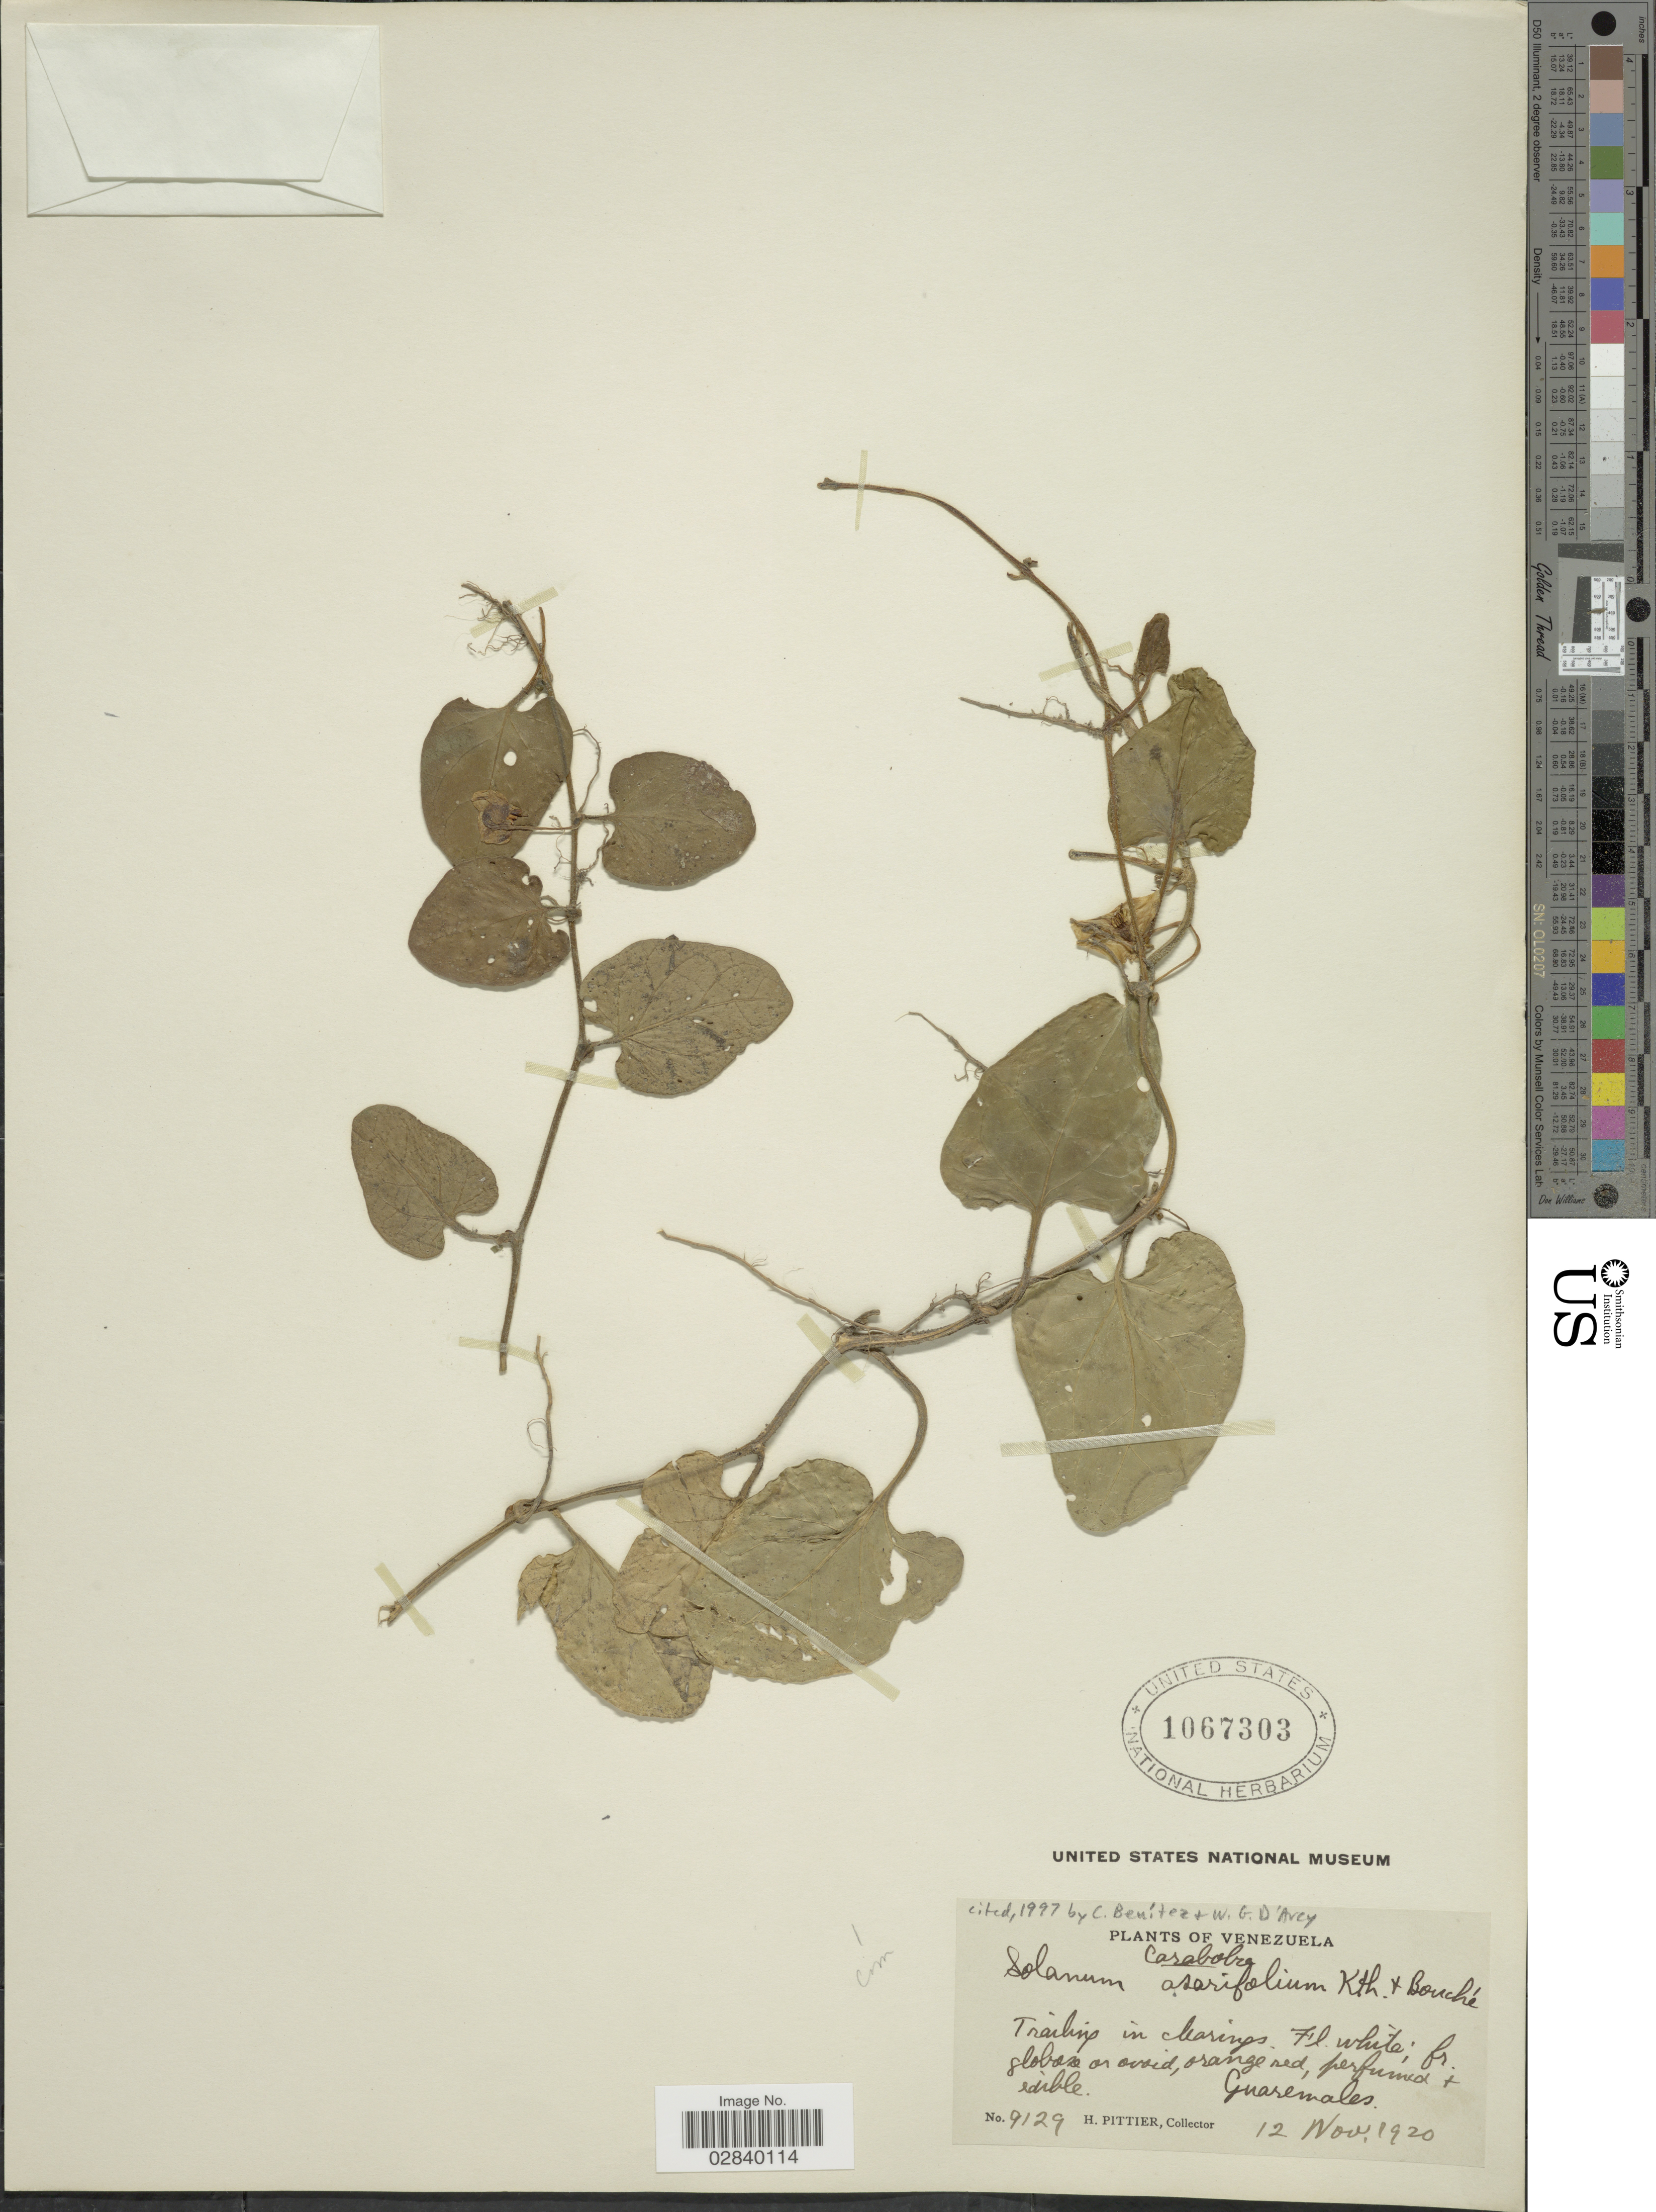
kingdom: Plantae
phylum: Tracheophyta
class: Magnoliopsida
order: Solanales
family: Solanaceae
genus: Lycianthes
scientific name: Lycianthes asarifolia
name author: (Kunth & C.D. Bouché) Bitter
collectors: H. F. Pittier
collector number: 9129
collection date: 1920-11-12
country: Venezuela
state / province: Carabobo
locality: Guaremales.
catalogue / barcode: US 1067303